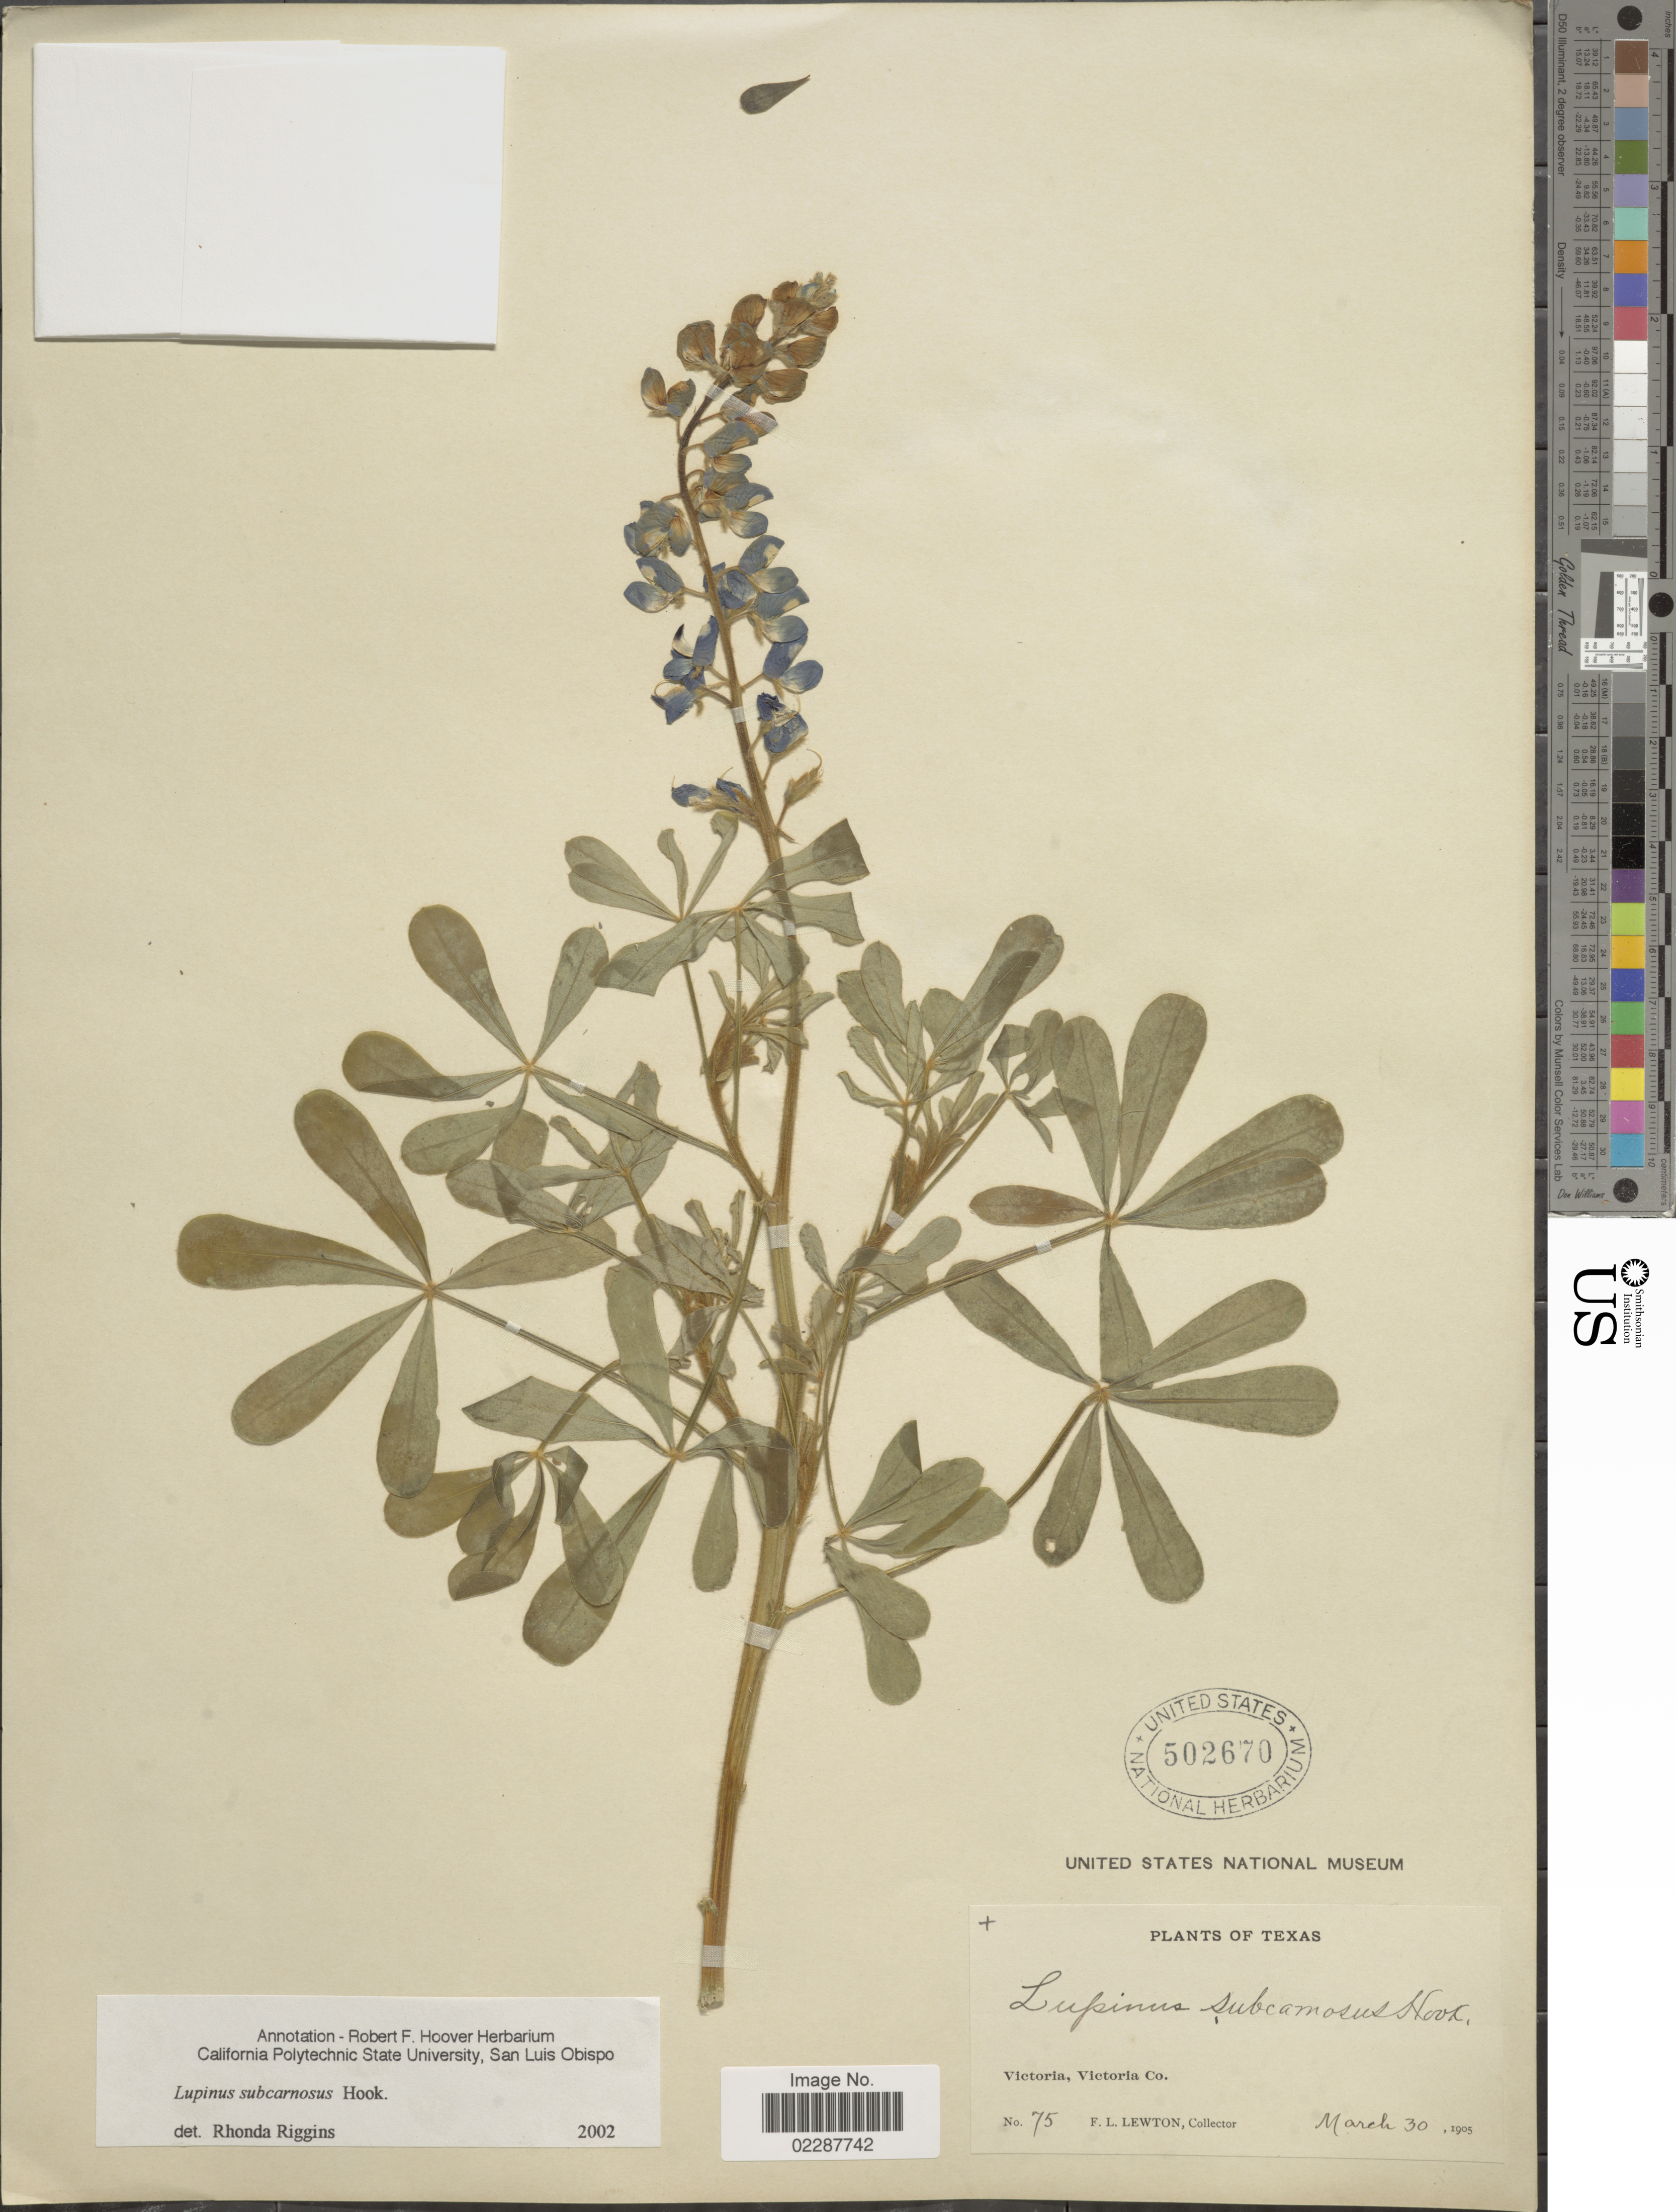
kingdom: Plantae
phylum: Tracheophyta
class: Magnoliopsida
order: Fabales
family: Fabaceae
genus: Lupinus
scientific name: Lupinus subcarnosus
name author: Hook.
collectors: F. L. Lewton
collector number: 75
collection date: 1905-03-30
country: United States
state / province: Texas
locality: Victoria, Victoria Co.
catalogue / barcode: US 502670